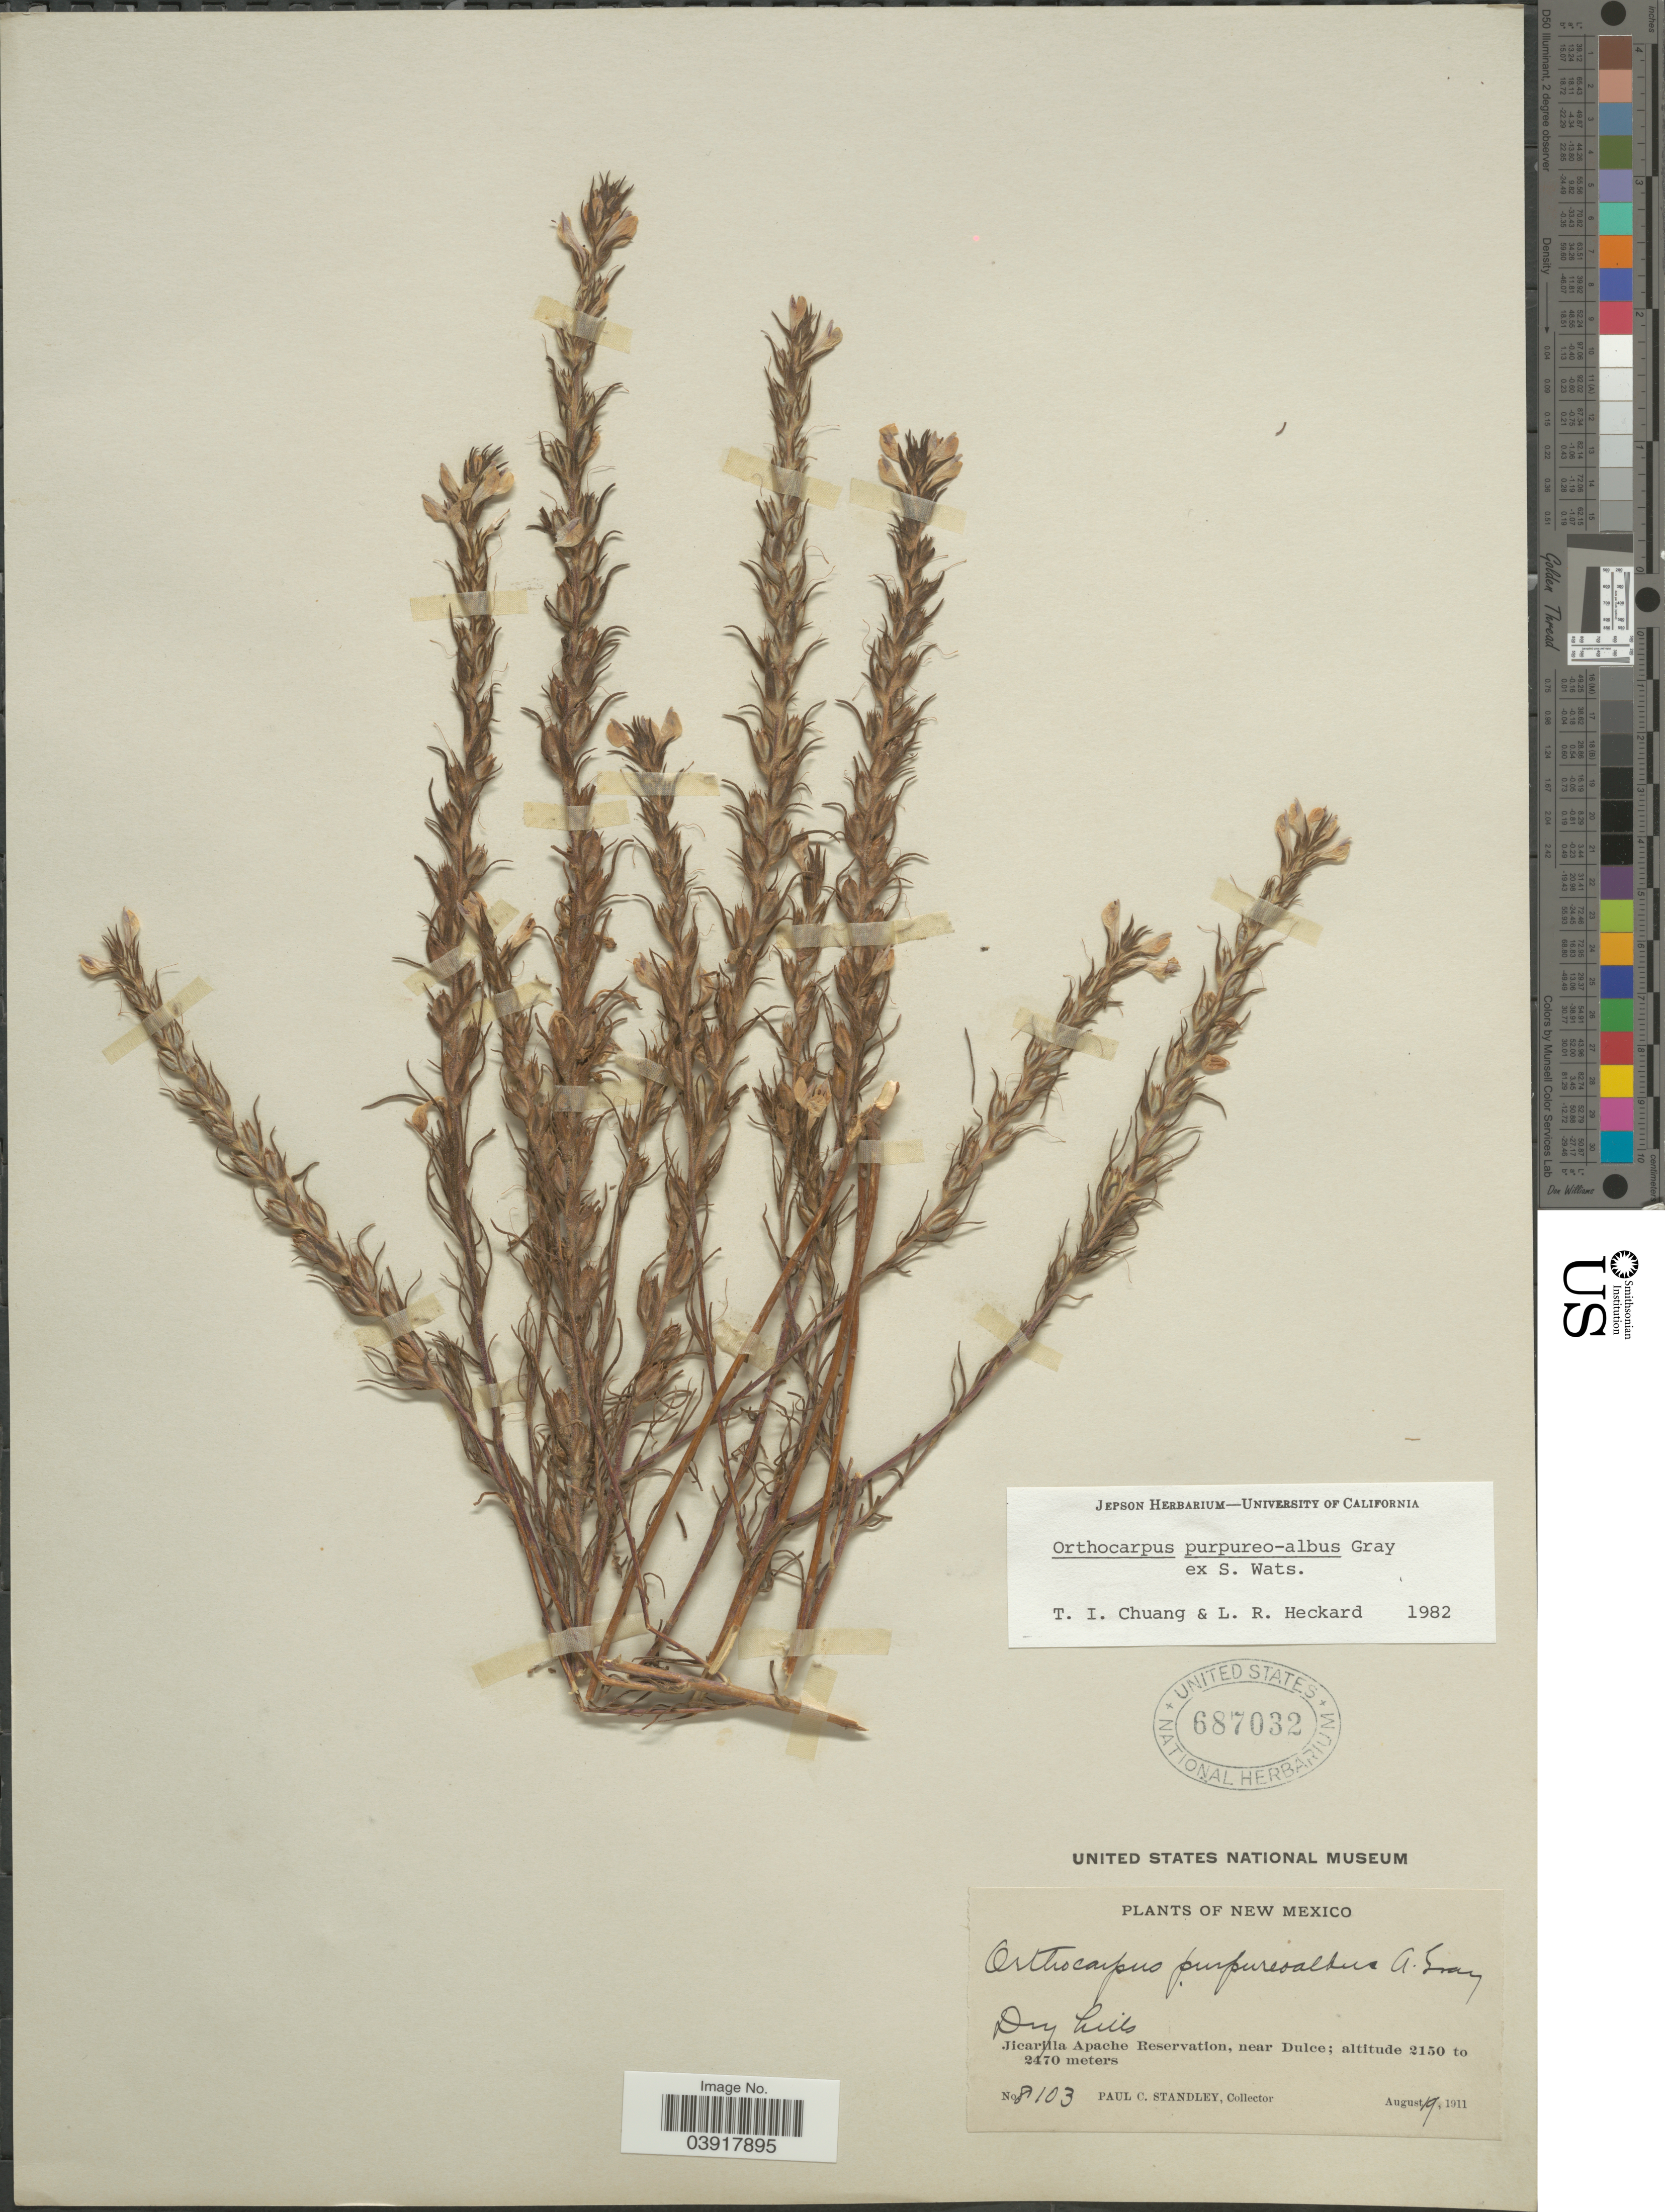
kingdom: Plantae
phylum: Tracheophyta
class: Magnoliopsida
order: Lamiales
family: Orobanchaceae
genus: Orthocarpus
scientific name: Orthocarpus purpureo-albus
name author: A. Gray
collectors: P. C. Standley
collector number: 8103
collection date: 1911-08-19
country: United States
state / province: New Mexico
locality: Jicarilla Apache Reservation, near Dulce.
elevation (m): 2150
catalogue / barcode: US 687032